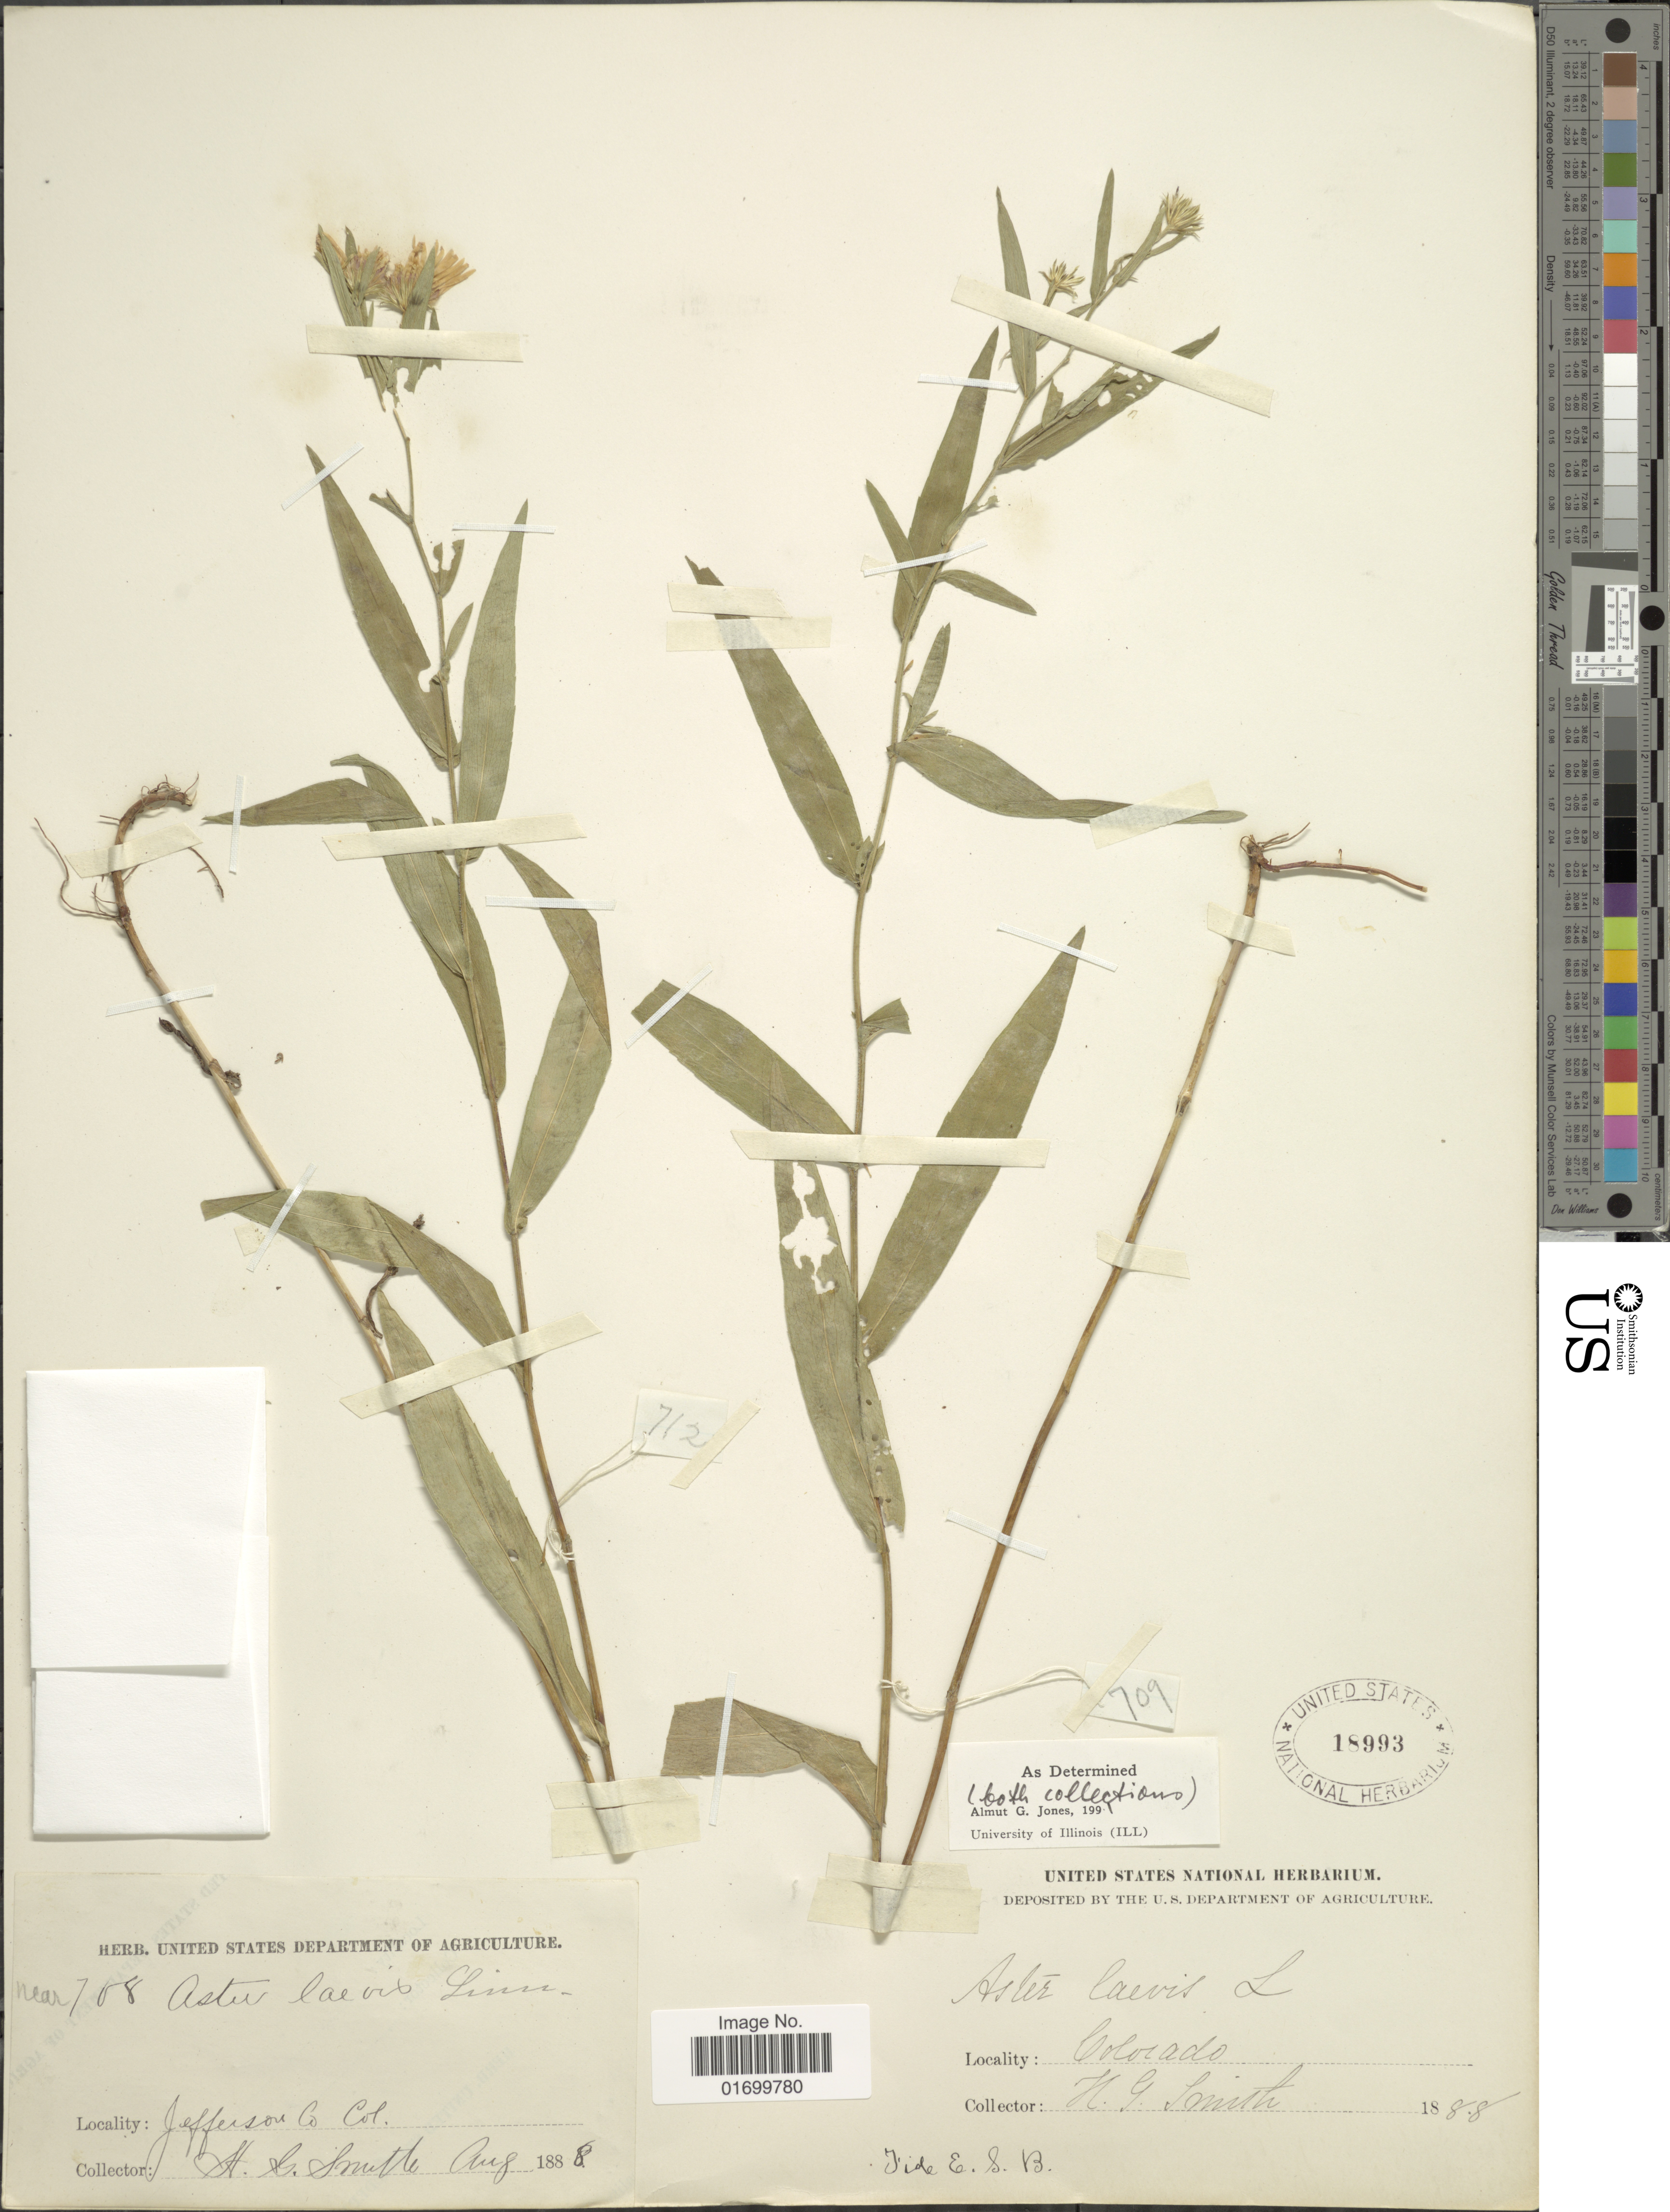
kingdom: Plantae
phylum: Tracheophyta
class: Magnoliopsida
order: Asterales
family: Asteraceae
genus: Symphyotrichum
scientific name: Symphyotrichum laeve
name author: (L.) Á. Löve & D. Löve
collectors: H. G. Smith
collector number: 708?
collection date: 1888-08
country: United States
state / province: Colorado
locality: Jefferson Co Col.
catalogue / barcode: US 18993